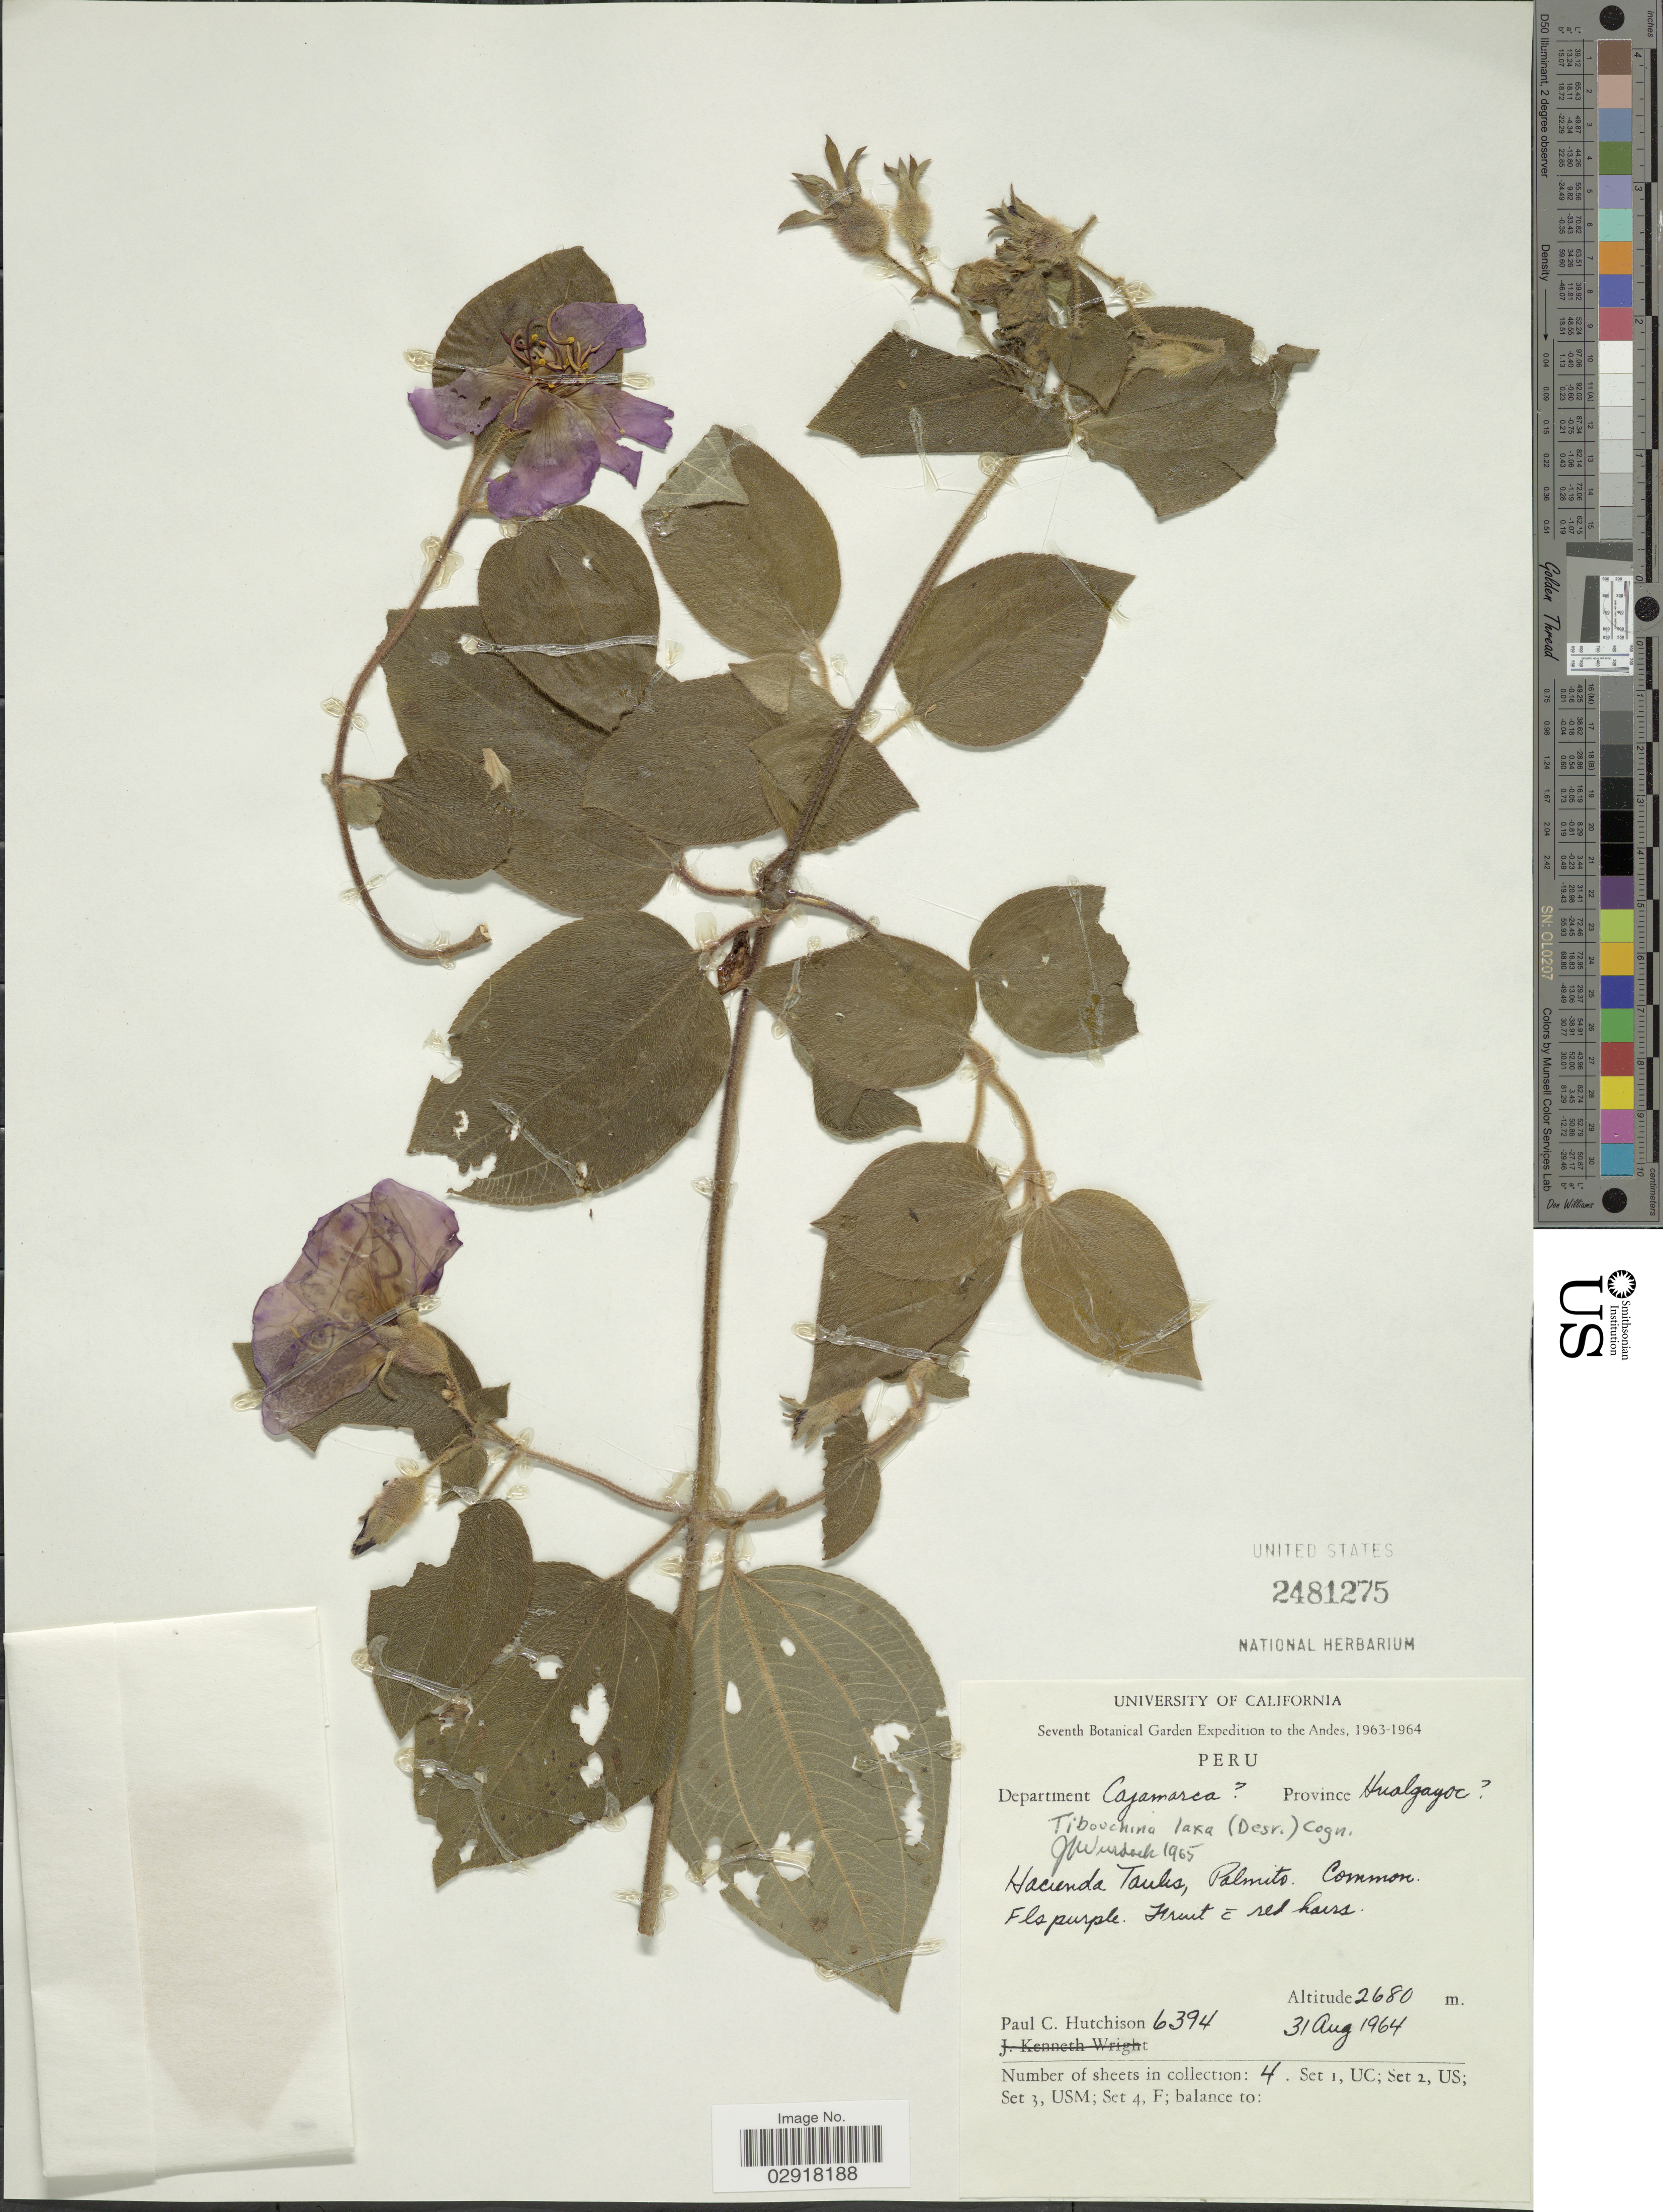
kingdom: Plantae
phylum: Tracheophyta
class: Magnoliopsida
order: Myrtales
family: Melastomataceae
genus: Chaetogastra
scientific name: Chaetogastra laxa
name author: (Desr.) P.J.F. Guim. & Michelang.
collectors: P. C. Hutchison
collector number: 6394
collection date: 1964-08-31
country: Peru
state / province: Cajamarca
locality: Andes. Department Cajamarca, Province Hualgayoc. Hacienda Taulis, Palmito.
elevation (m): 2680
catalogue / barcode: US 2481275